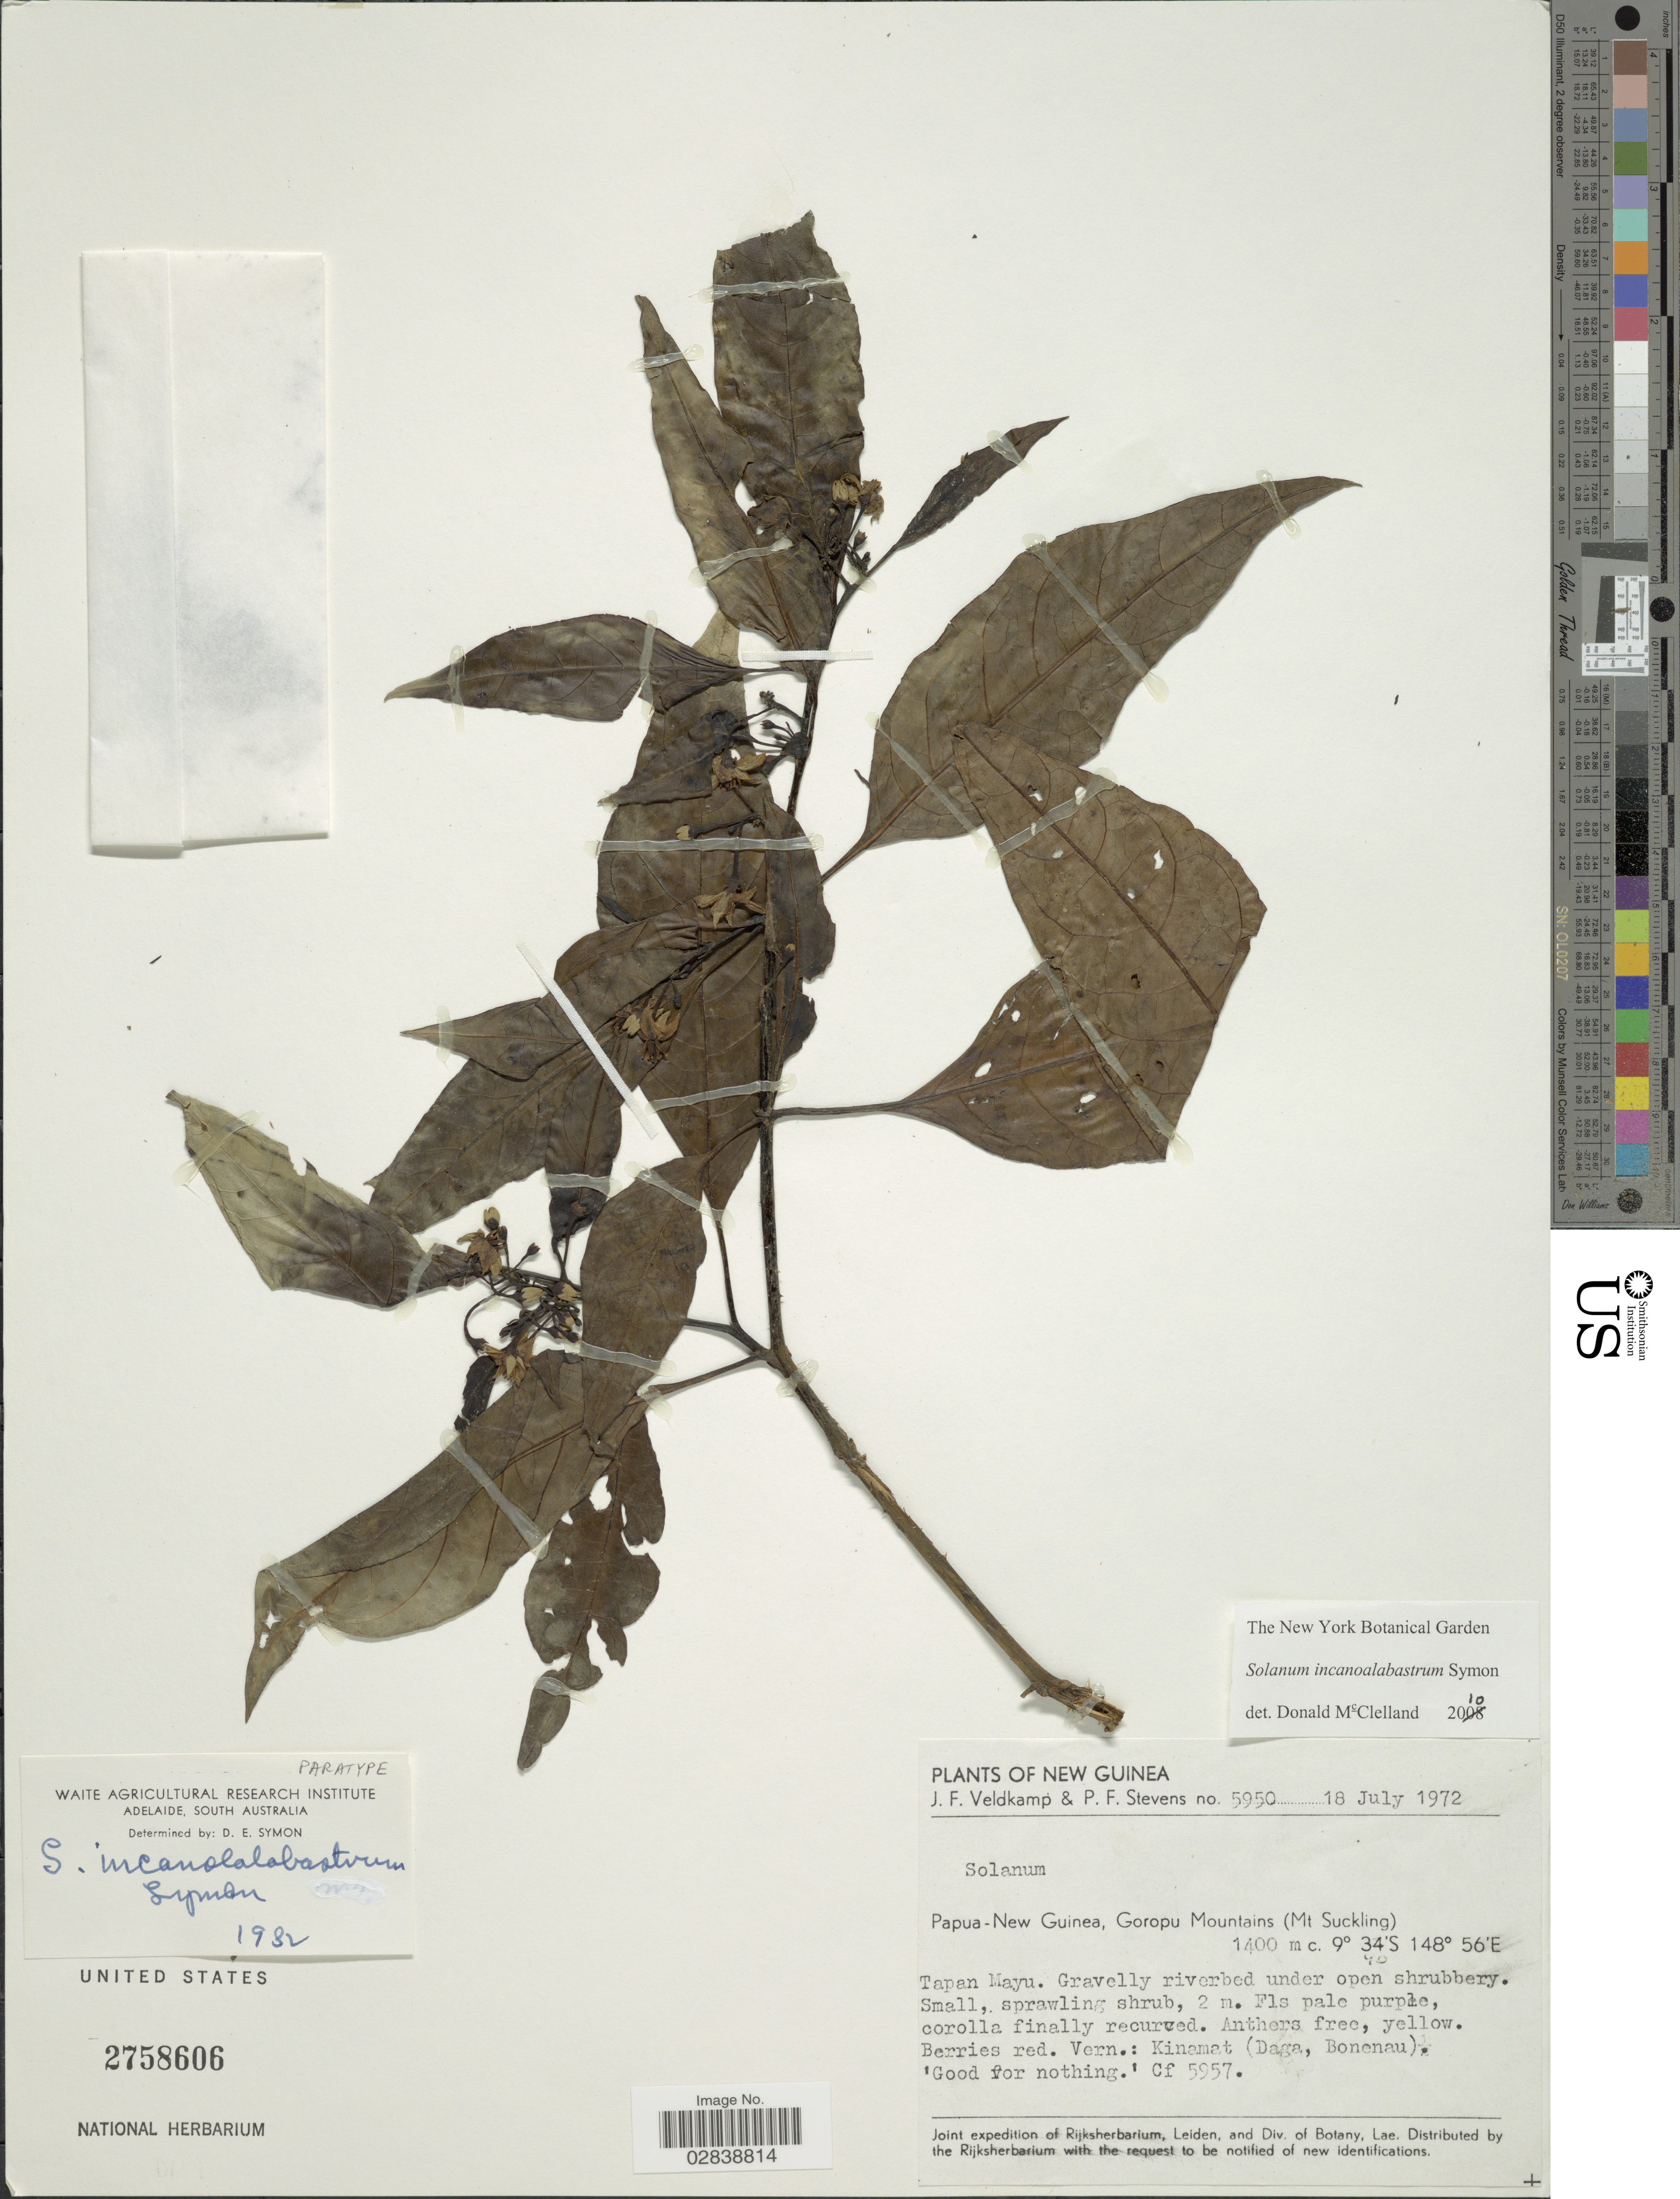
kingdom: Plantae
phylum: Tracheophyta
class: Magnoliopsida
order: Solanales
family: Solanaceae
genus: Solanum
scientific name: Solanum incanoalabastrum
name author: Symon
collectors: J. F. Veldkamp & P. F. Stevens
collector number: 5950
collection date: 1972-07-18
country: Papua New Guinea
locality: New Guinea. Goropu Mountains (Mt Suckling). Tapan Mayu.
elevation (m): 1400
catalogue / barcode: US 2758606